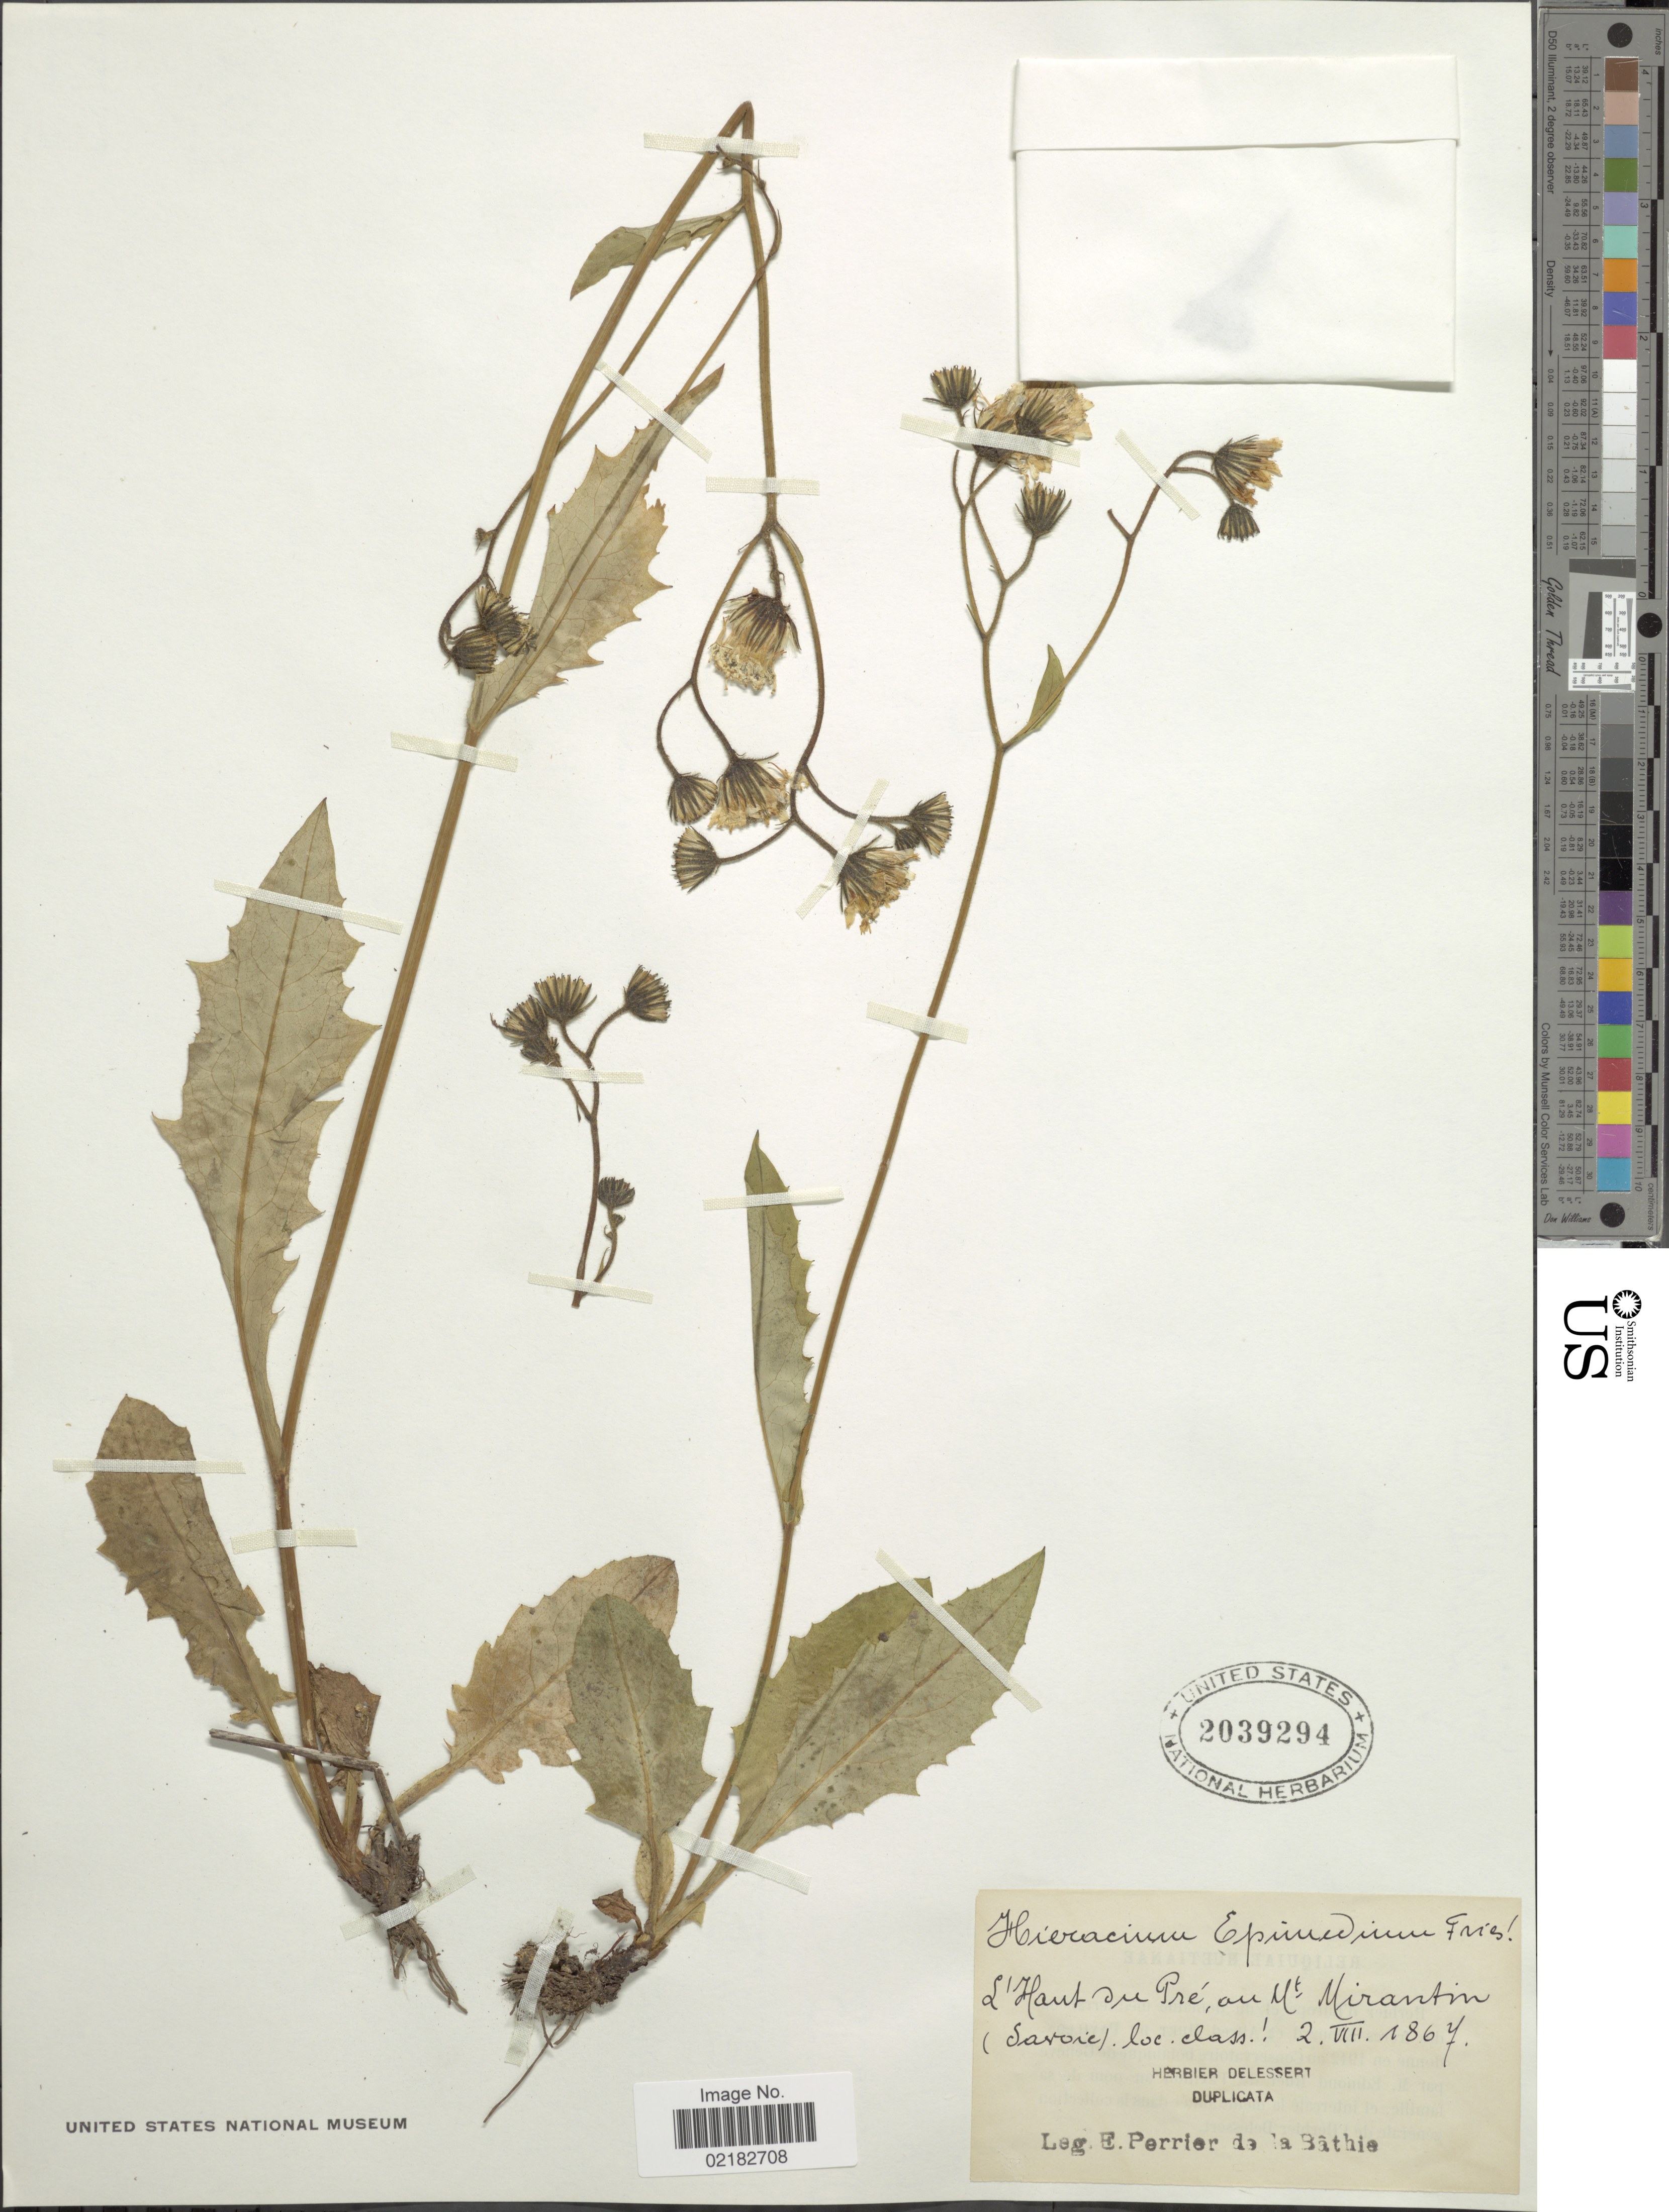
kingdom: Plantae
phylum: Tracheophyta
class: Magnoliopsida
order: Asterales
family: Asteraceae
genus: Hieracium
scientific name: Hieracium froelichianum subsp. epimedium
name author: (Fr.) Gottschl. & Greuter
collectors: E. Perrier de la Bâthie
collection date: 1867-08-02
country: France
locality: L'Haut Pre, au Ut Mirantin (Satro). loc. class. [illegible text] [interpreted]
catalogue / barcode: US 2039294